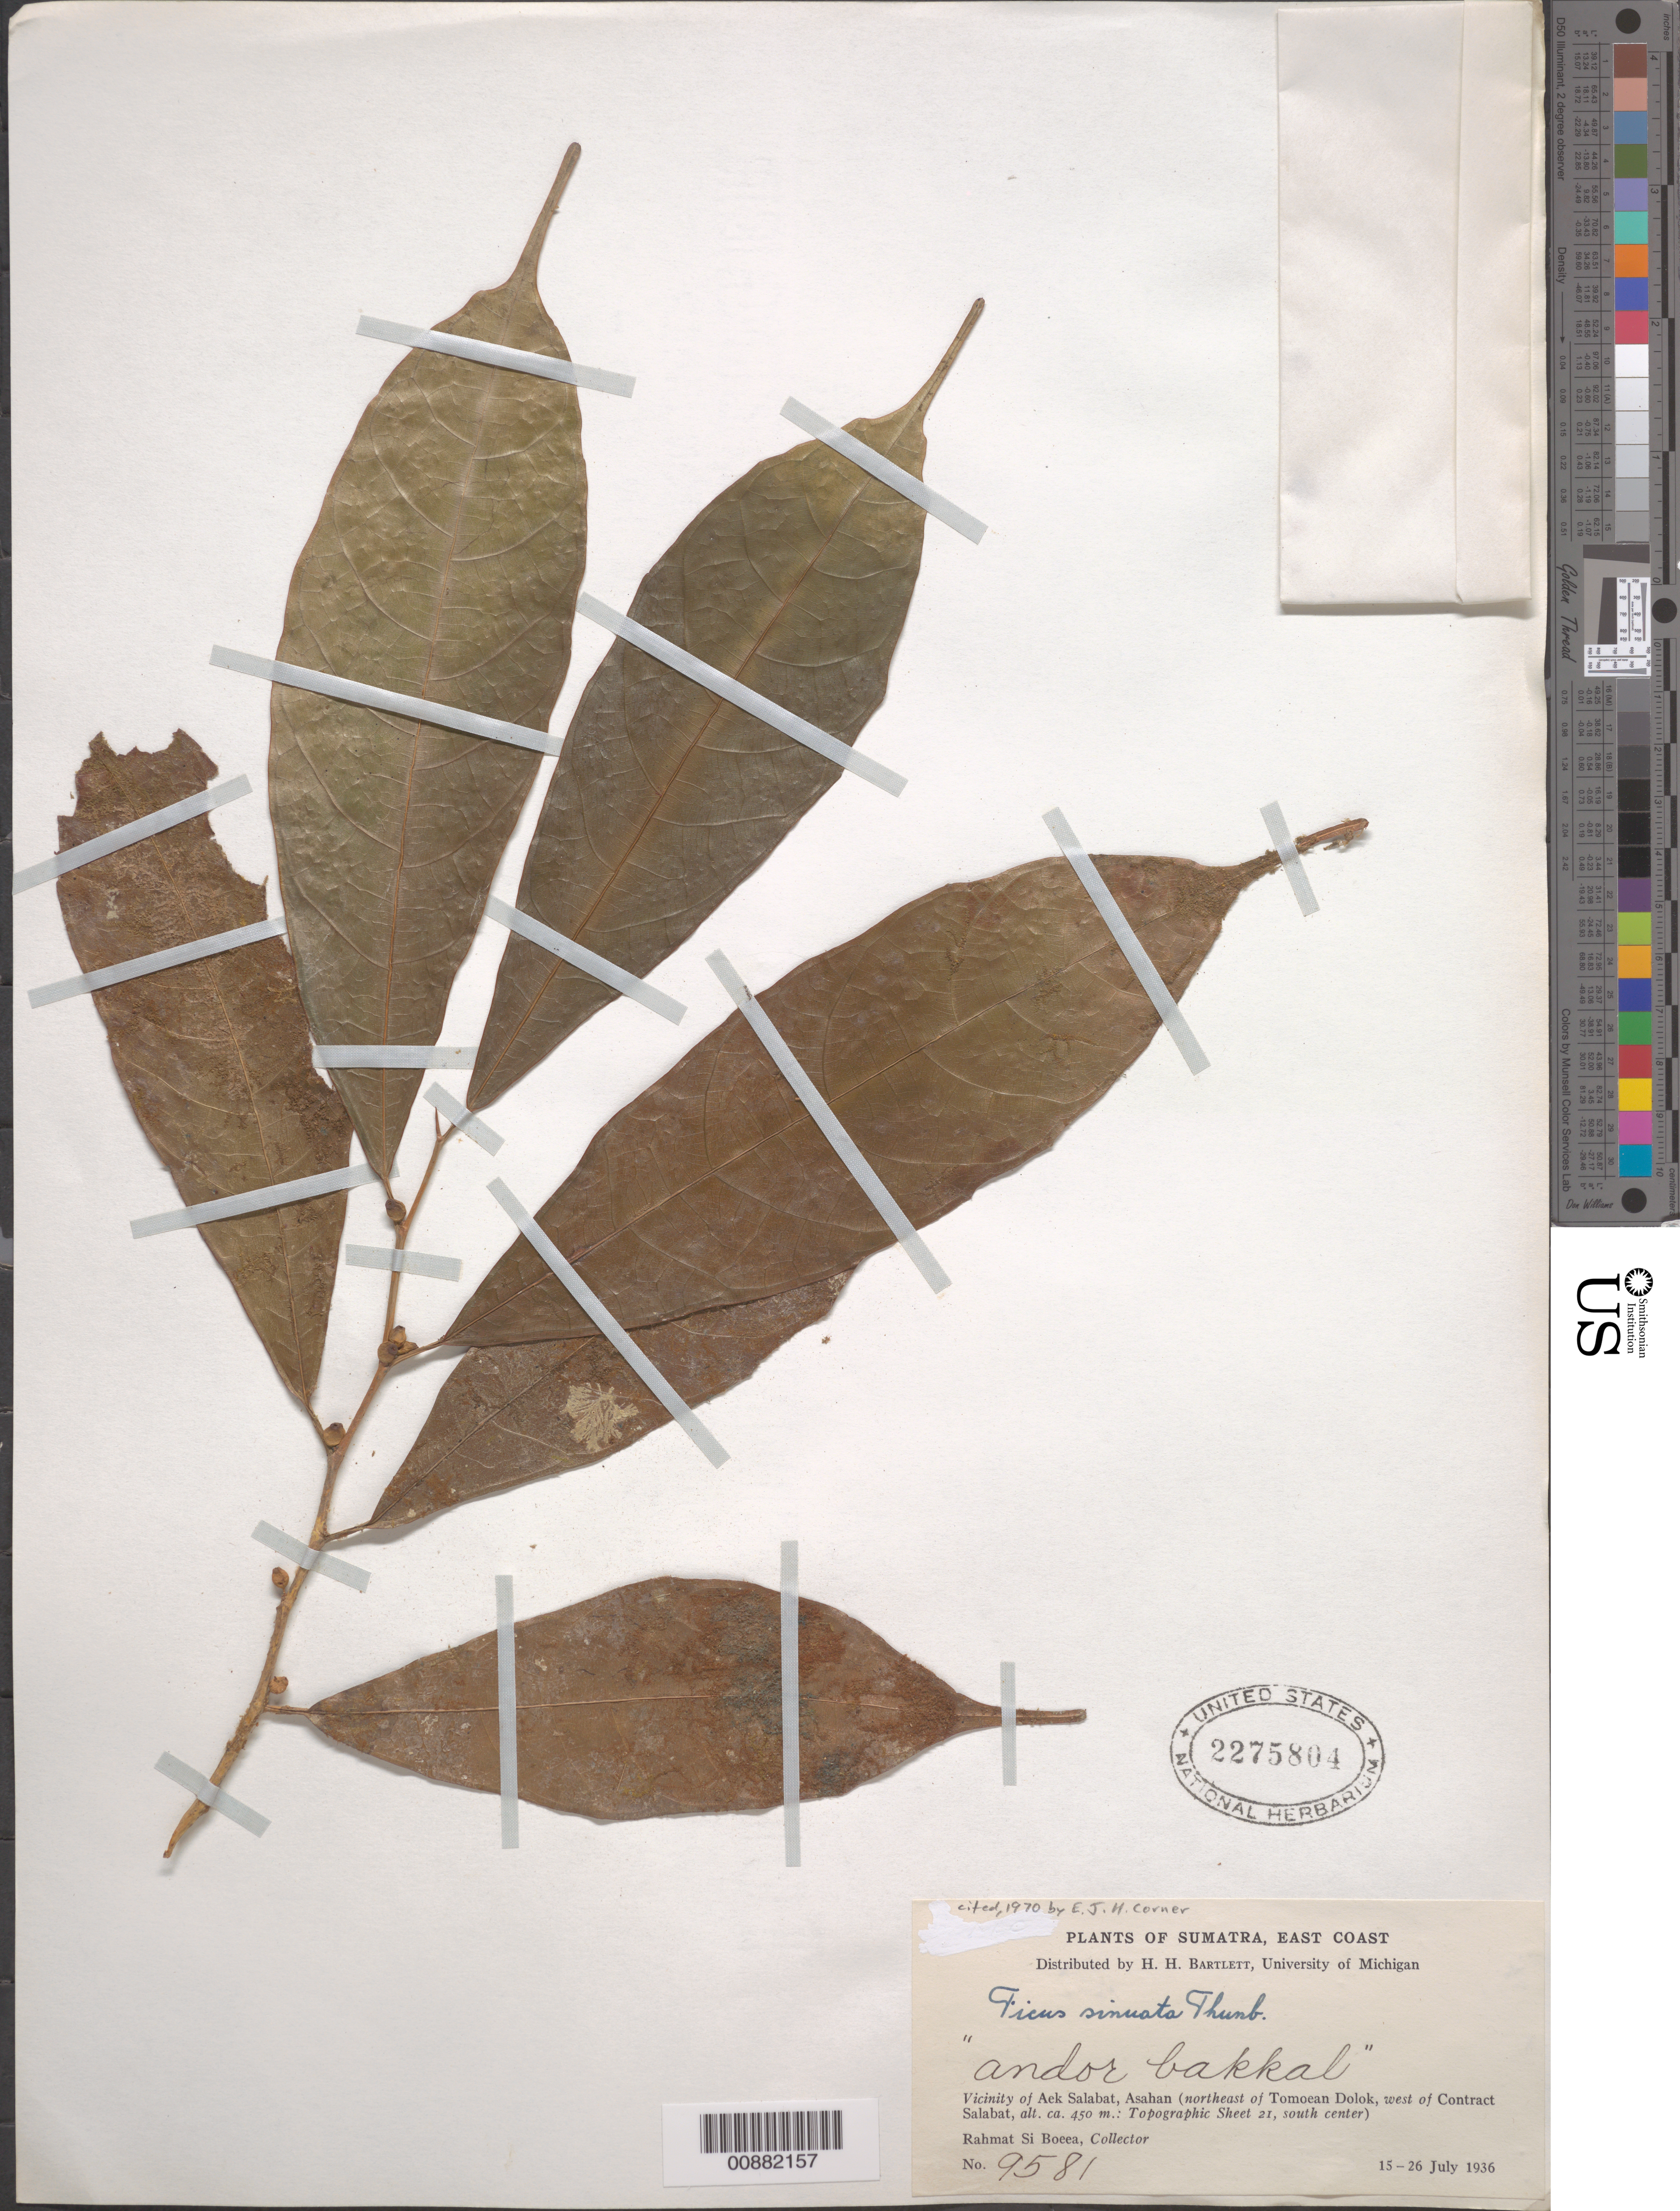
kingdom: Plantae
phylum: Tracheophyta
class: Magnoliopsida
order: Rosales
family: Moraceae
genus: Ficus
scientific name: Ficus sinuata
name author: Thunb.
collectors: Rahmat Si Boeea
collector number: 9581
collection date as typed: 15 Jul 1936 to 26 Jul 1936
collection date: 1936-07-15/1936-07-26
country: Indonesia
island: Sumatra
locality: Vicinity of Aek Salabat, Asahan (northeast of Tomoean Dolok, west of contract Salabat)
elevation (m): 450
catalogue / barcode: US 2275804